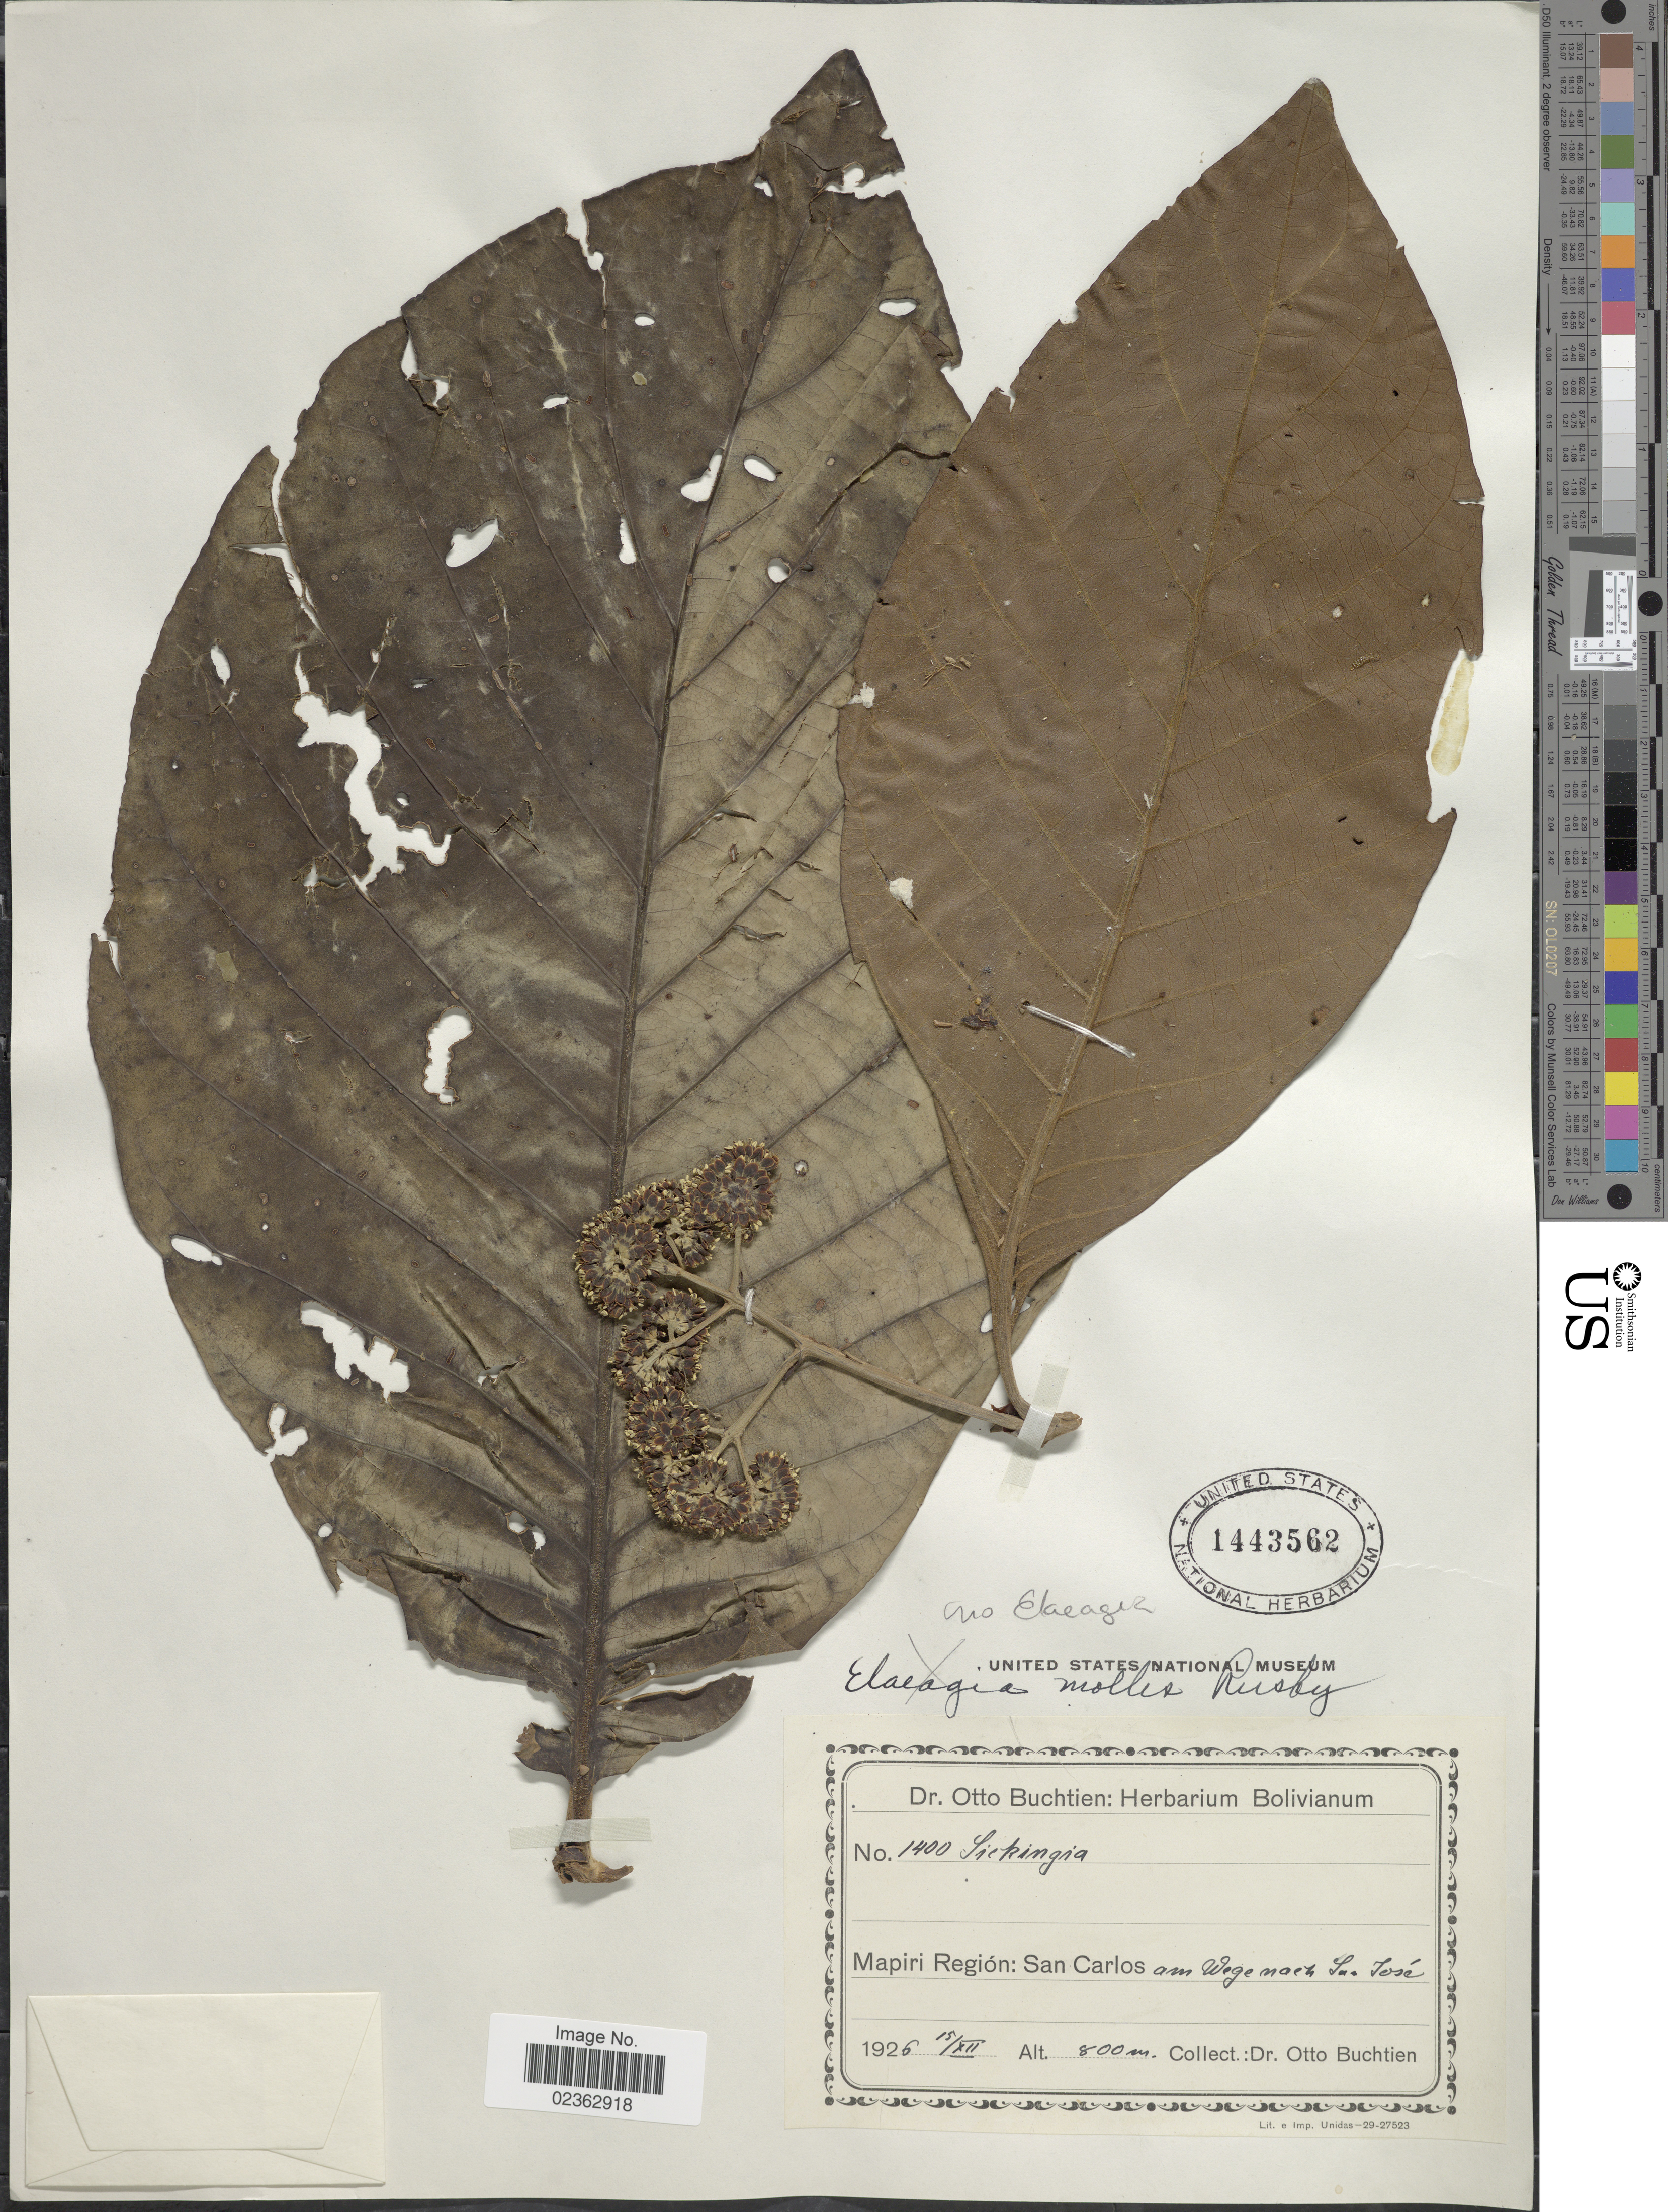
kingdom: Plantae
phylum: Tracheophyta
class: Magnoliopsida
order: Gentianales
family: Rubiaceae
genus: Simira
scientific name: Simira sp.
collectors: O. Buchtien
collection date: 1926-12-15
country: Bolivia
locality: Mapiri Region: San Carlosa m Wegenach San Jose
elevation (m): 800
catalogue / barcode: US 1443562